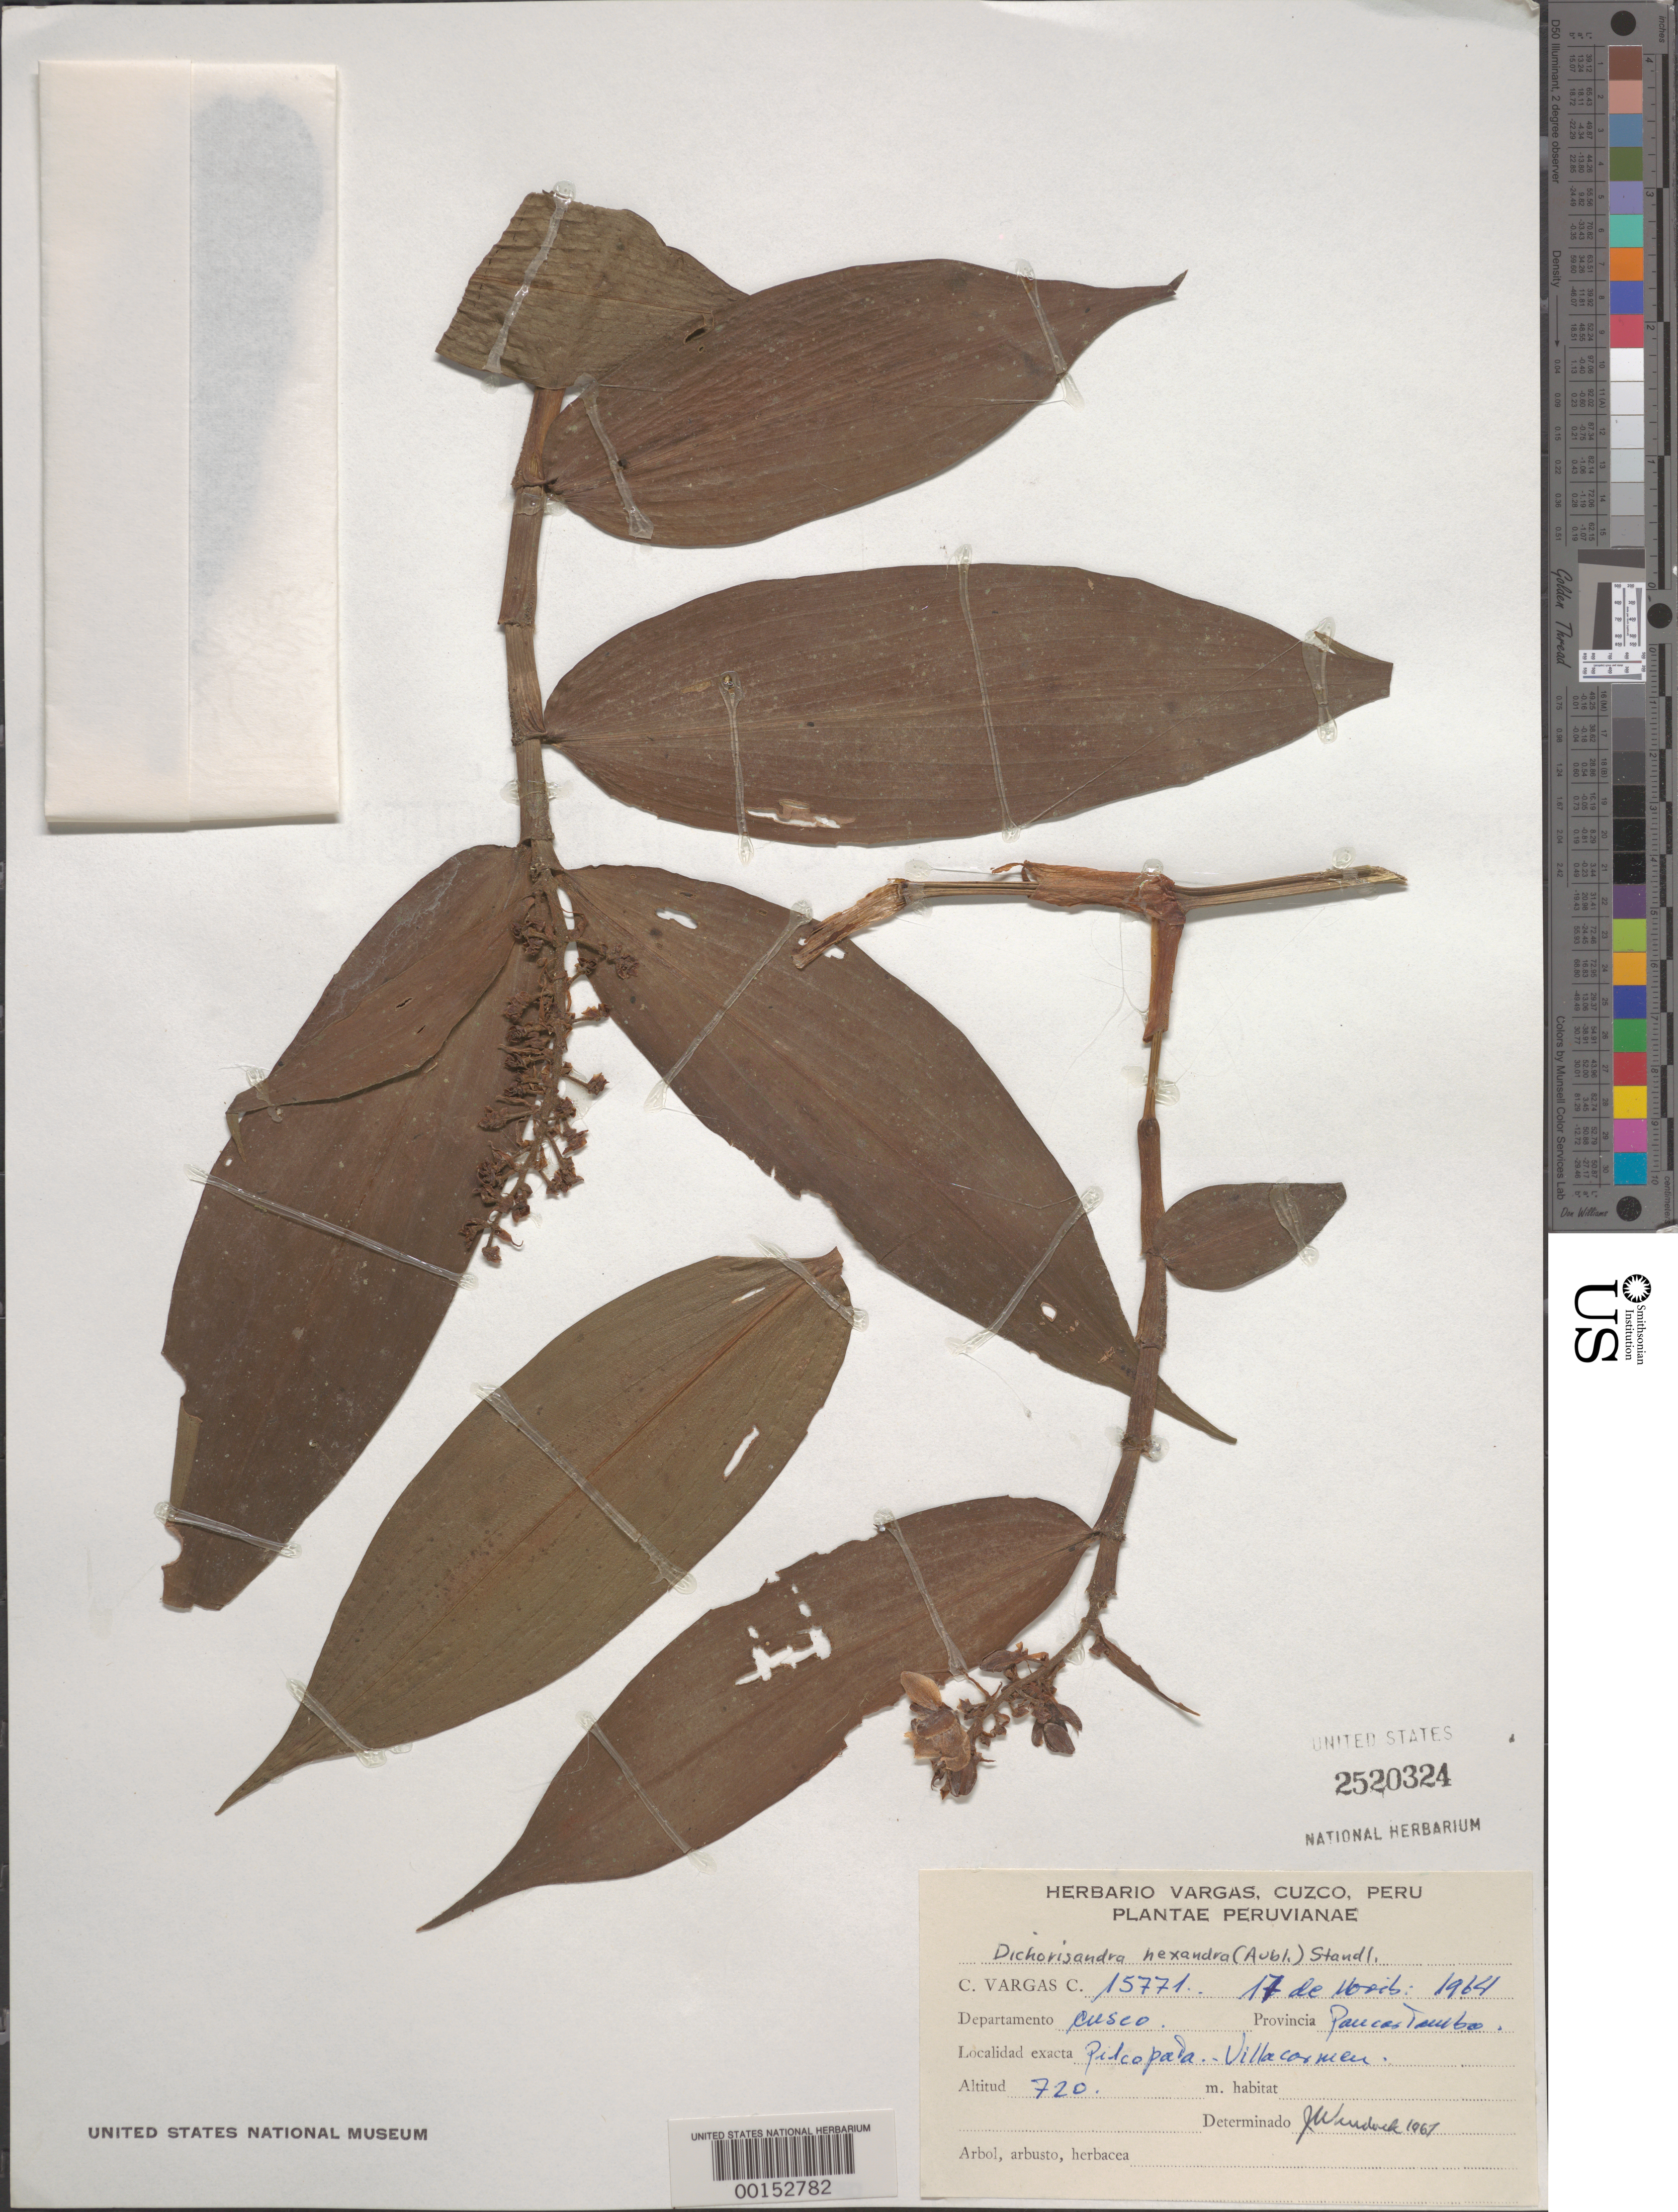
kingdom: Plantae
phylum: Tracheophyta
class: Liliopsida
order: Commelinales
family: Commelinaceae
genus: Dichorisandra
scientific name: Dichorisandra ulei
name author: J.F. Macbr.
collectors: C. Vargas Calderón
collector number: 15771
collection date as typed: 17 Mar 1964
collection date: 1964-03-17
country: Peru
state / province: Cusco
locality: Pilcopata, Villa Carmen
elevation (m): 720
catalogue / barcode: US 2520324